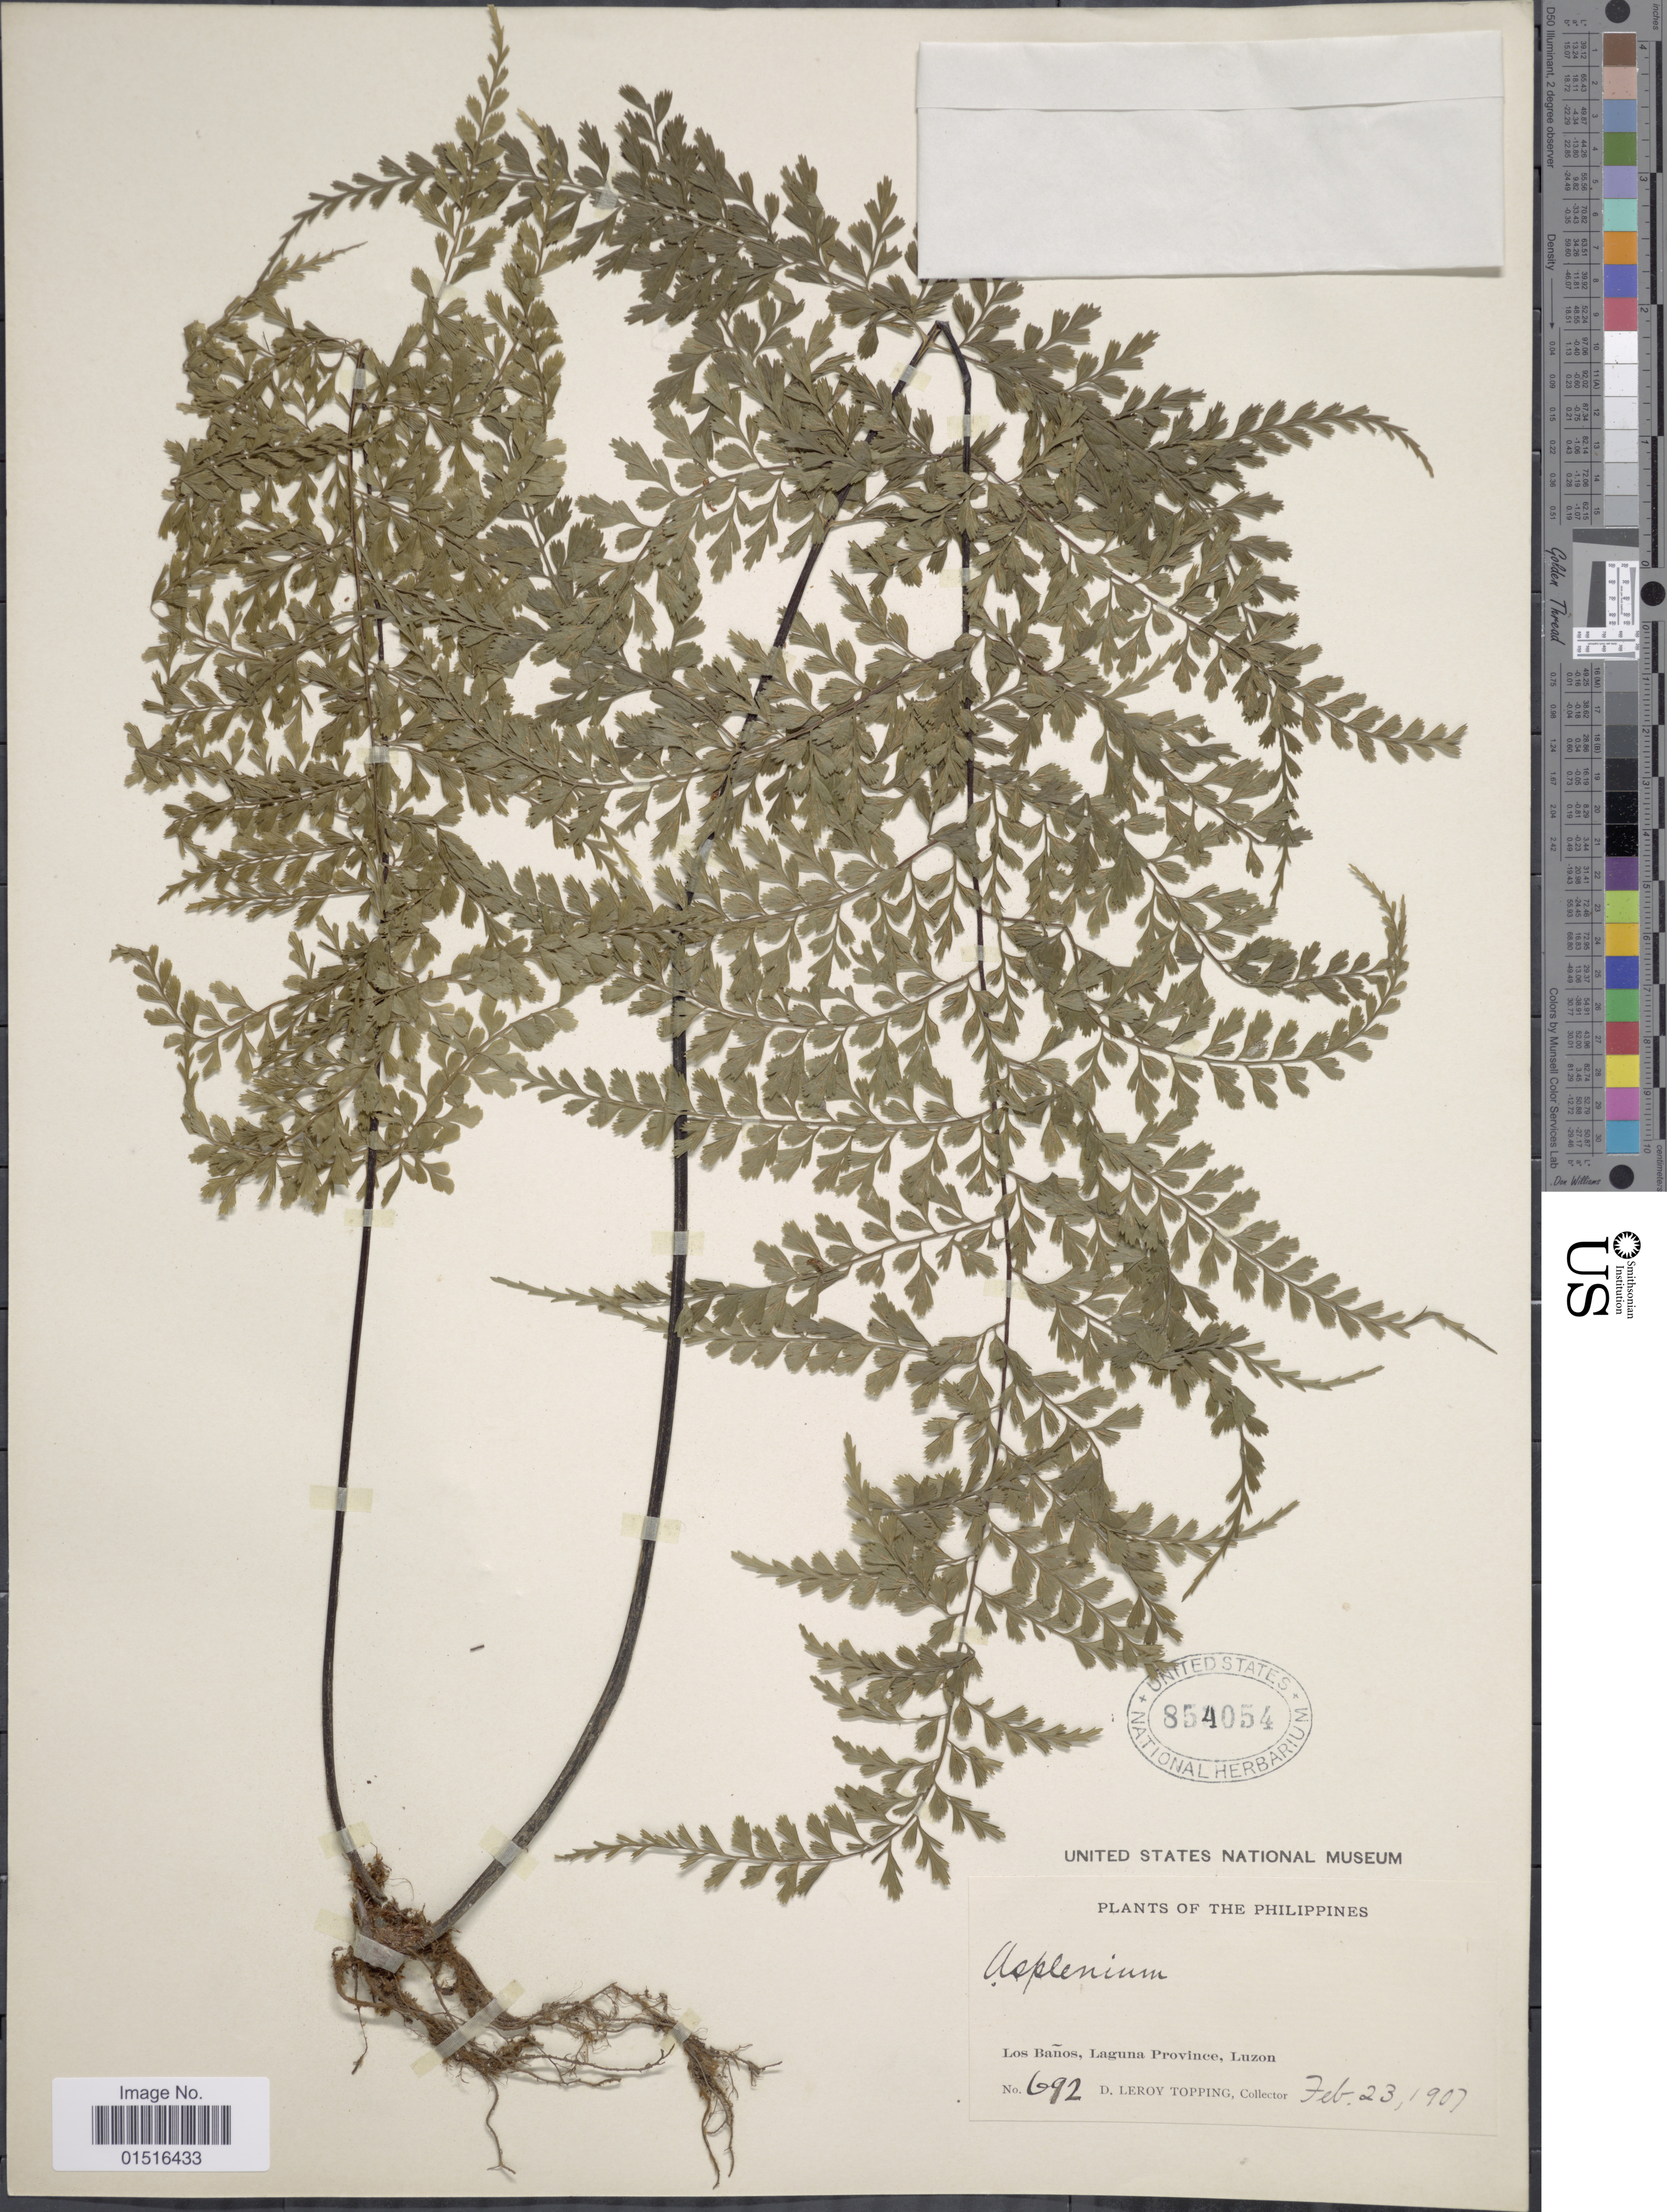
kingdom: Plantae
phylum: Tracheophyta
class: Polypodiopsida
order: Polypodiales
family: Aspleniaceae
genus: Asplenium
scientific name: Asplenium laserpitiifolium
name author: Lam.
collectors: D. L. Topping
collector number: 692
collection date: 1907-02-23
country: Philippines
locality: Los Banos, Laguna Province, Luzon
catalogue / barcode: US 854054